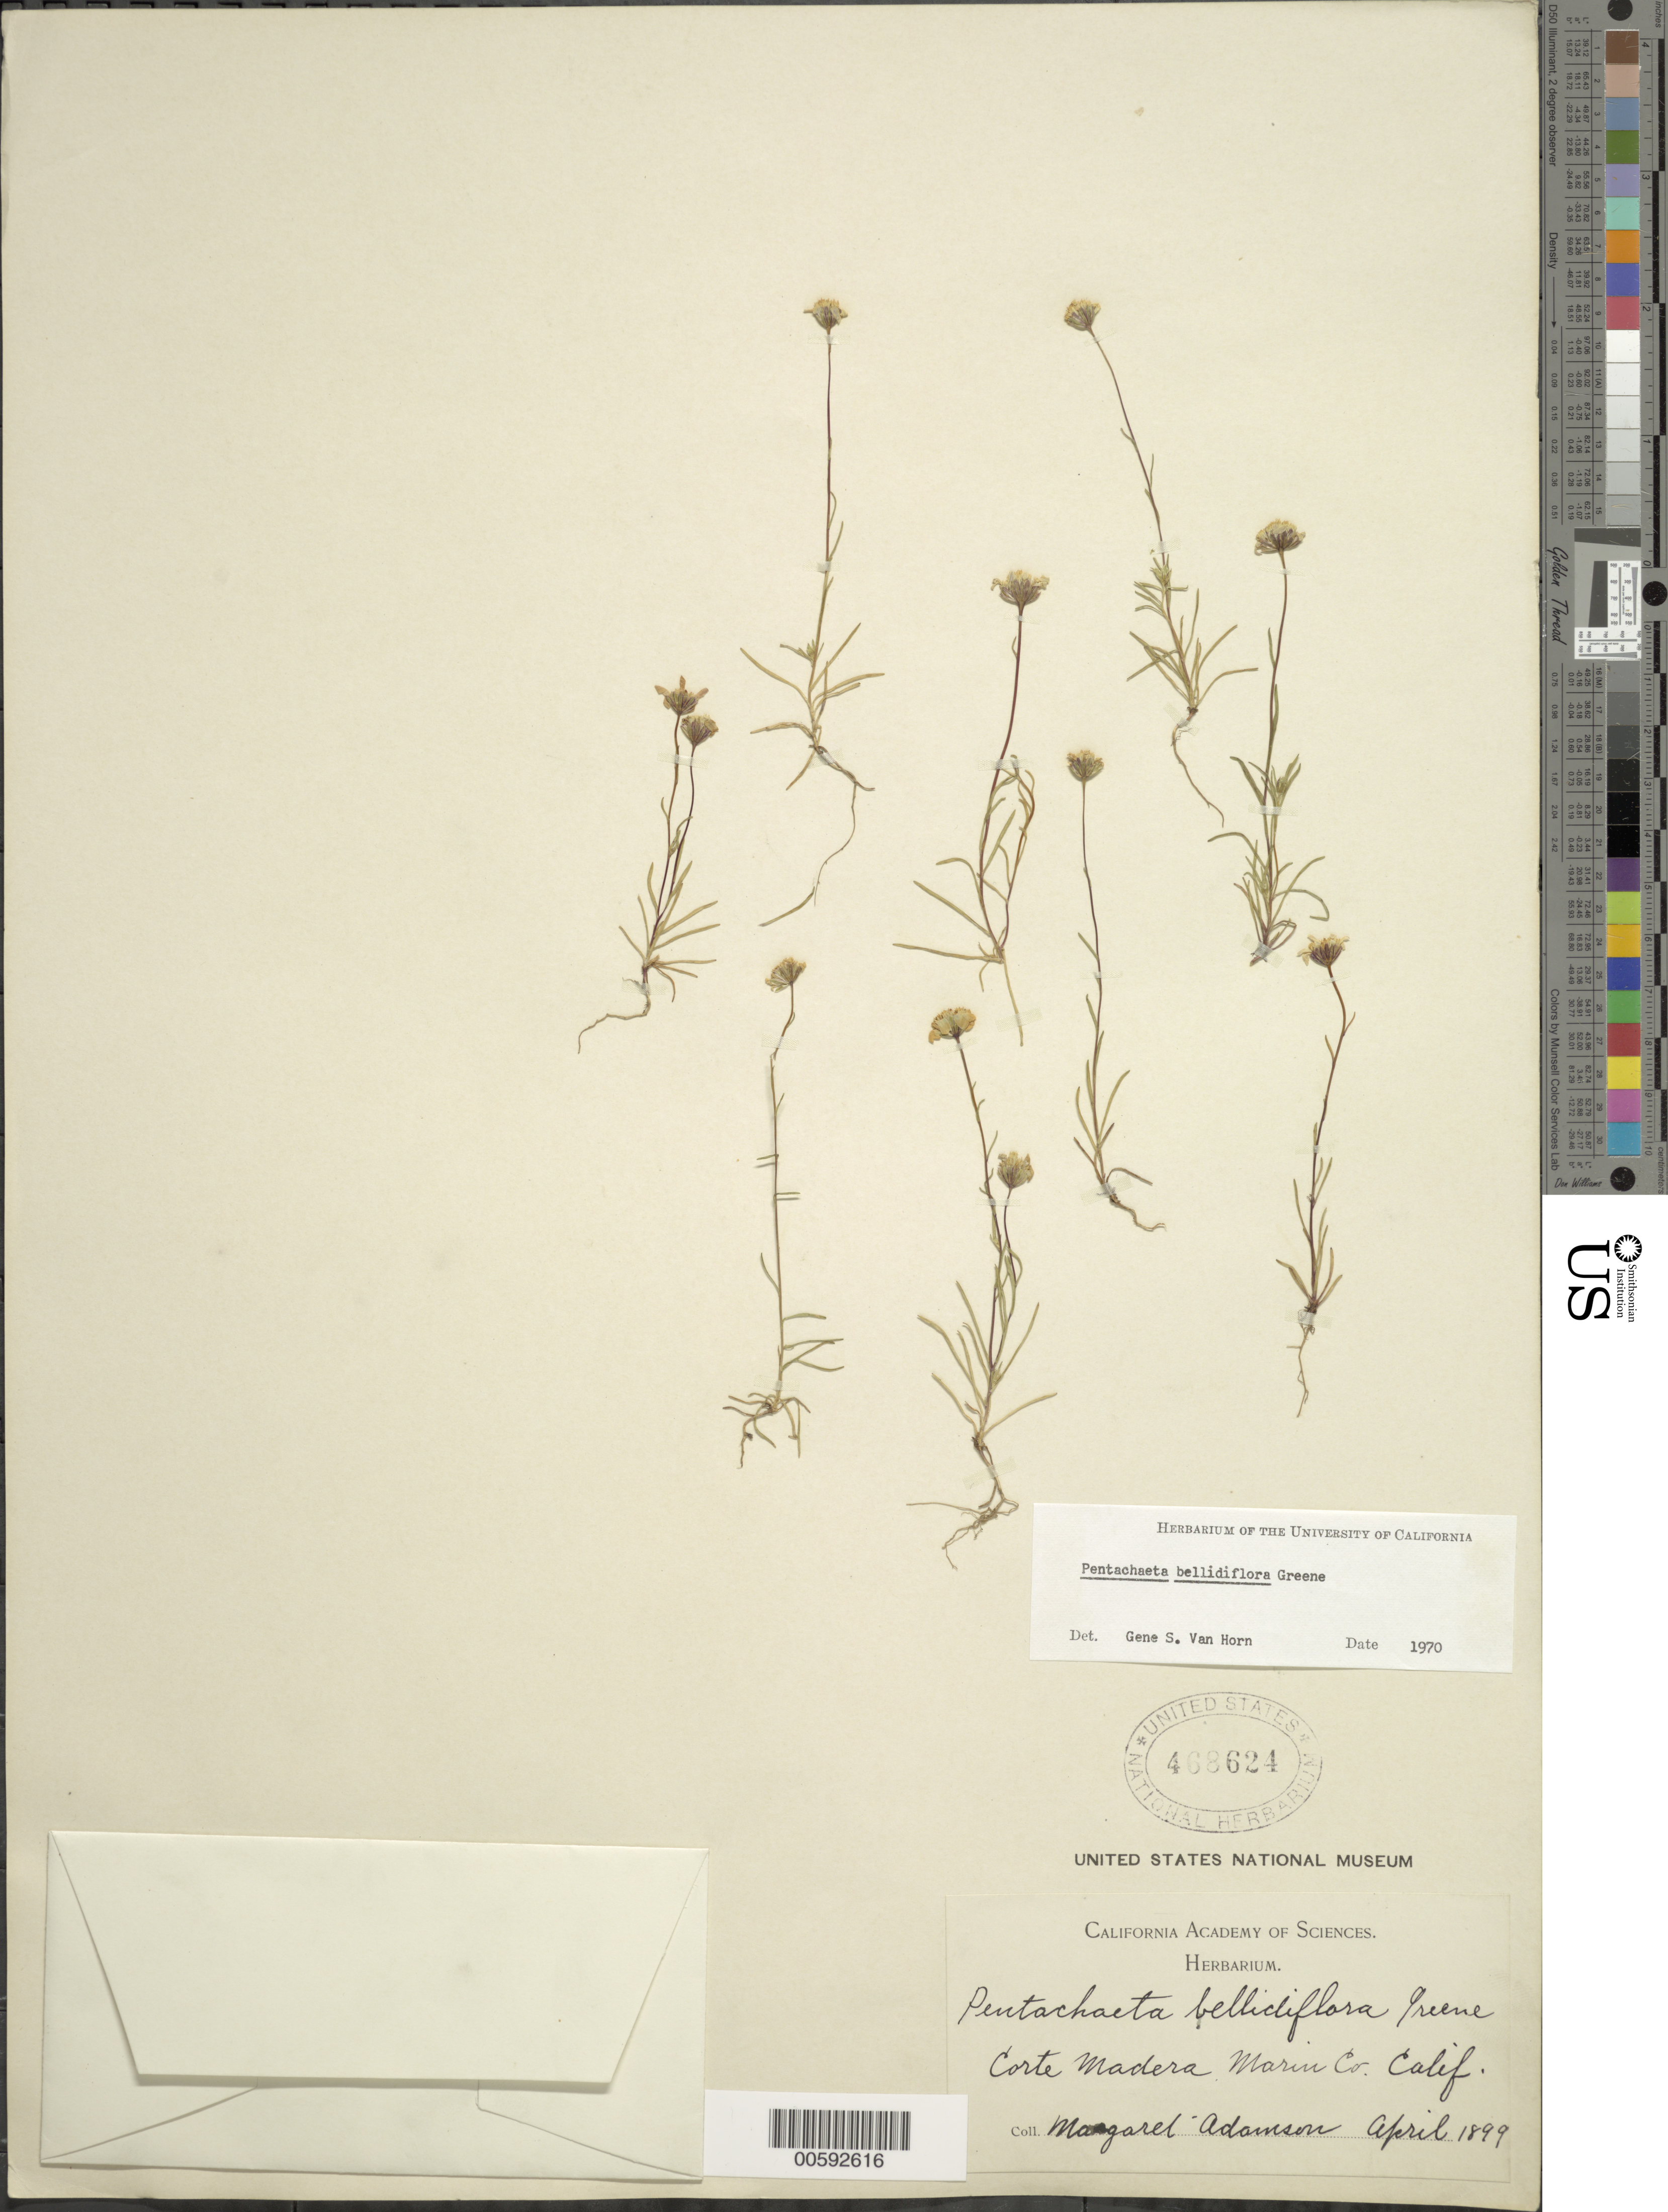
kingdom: Plantae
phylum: Tracheophyta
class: Magnoliopsida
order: Asterales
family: Asteraceae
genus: Pentachaeta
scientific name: Pentachaeta bellidiflora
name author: Greene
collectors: M. Adamson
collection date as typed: Apr 1899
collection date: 1899-04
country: United States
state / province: California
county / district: Marin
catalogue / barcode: US 468624